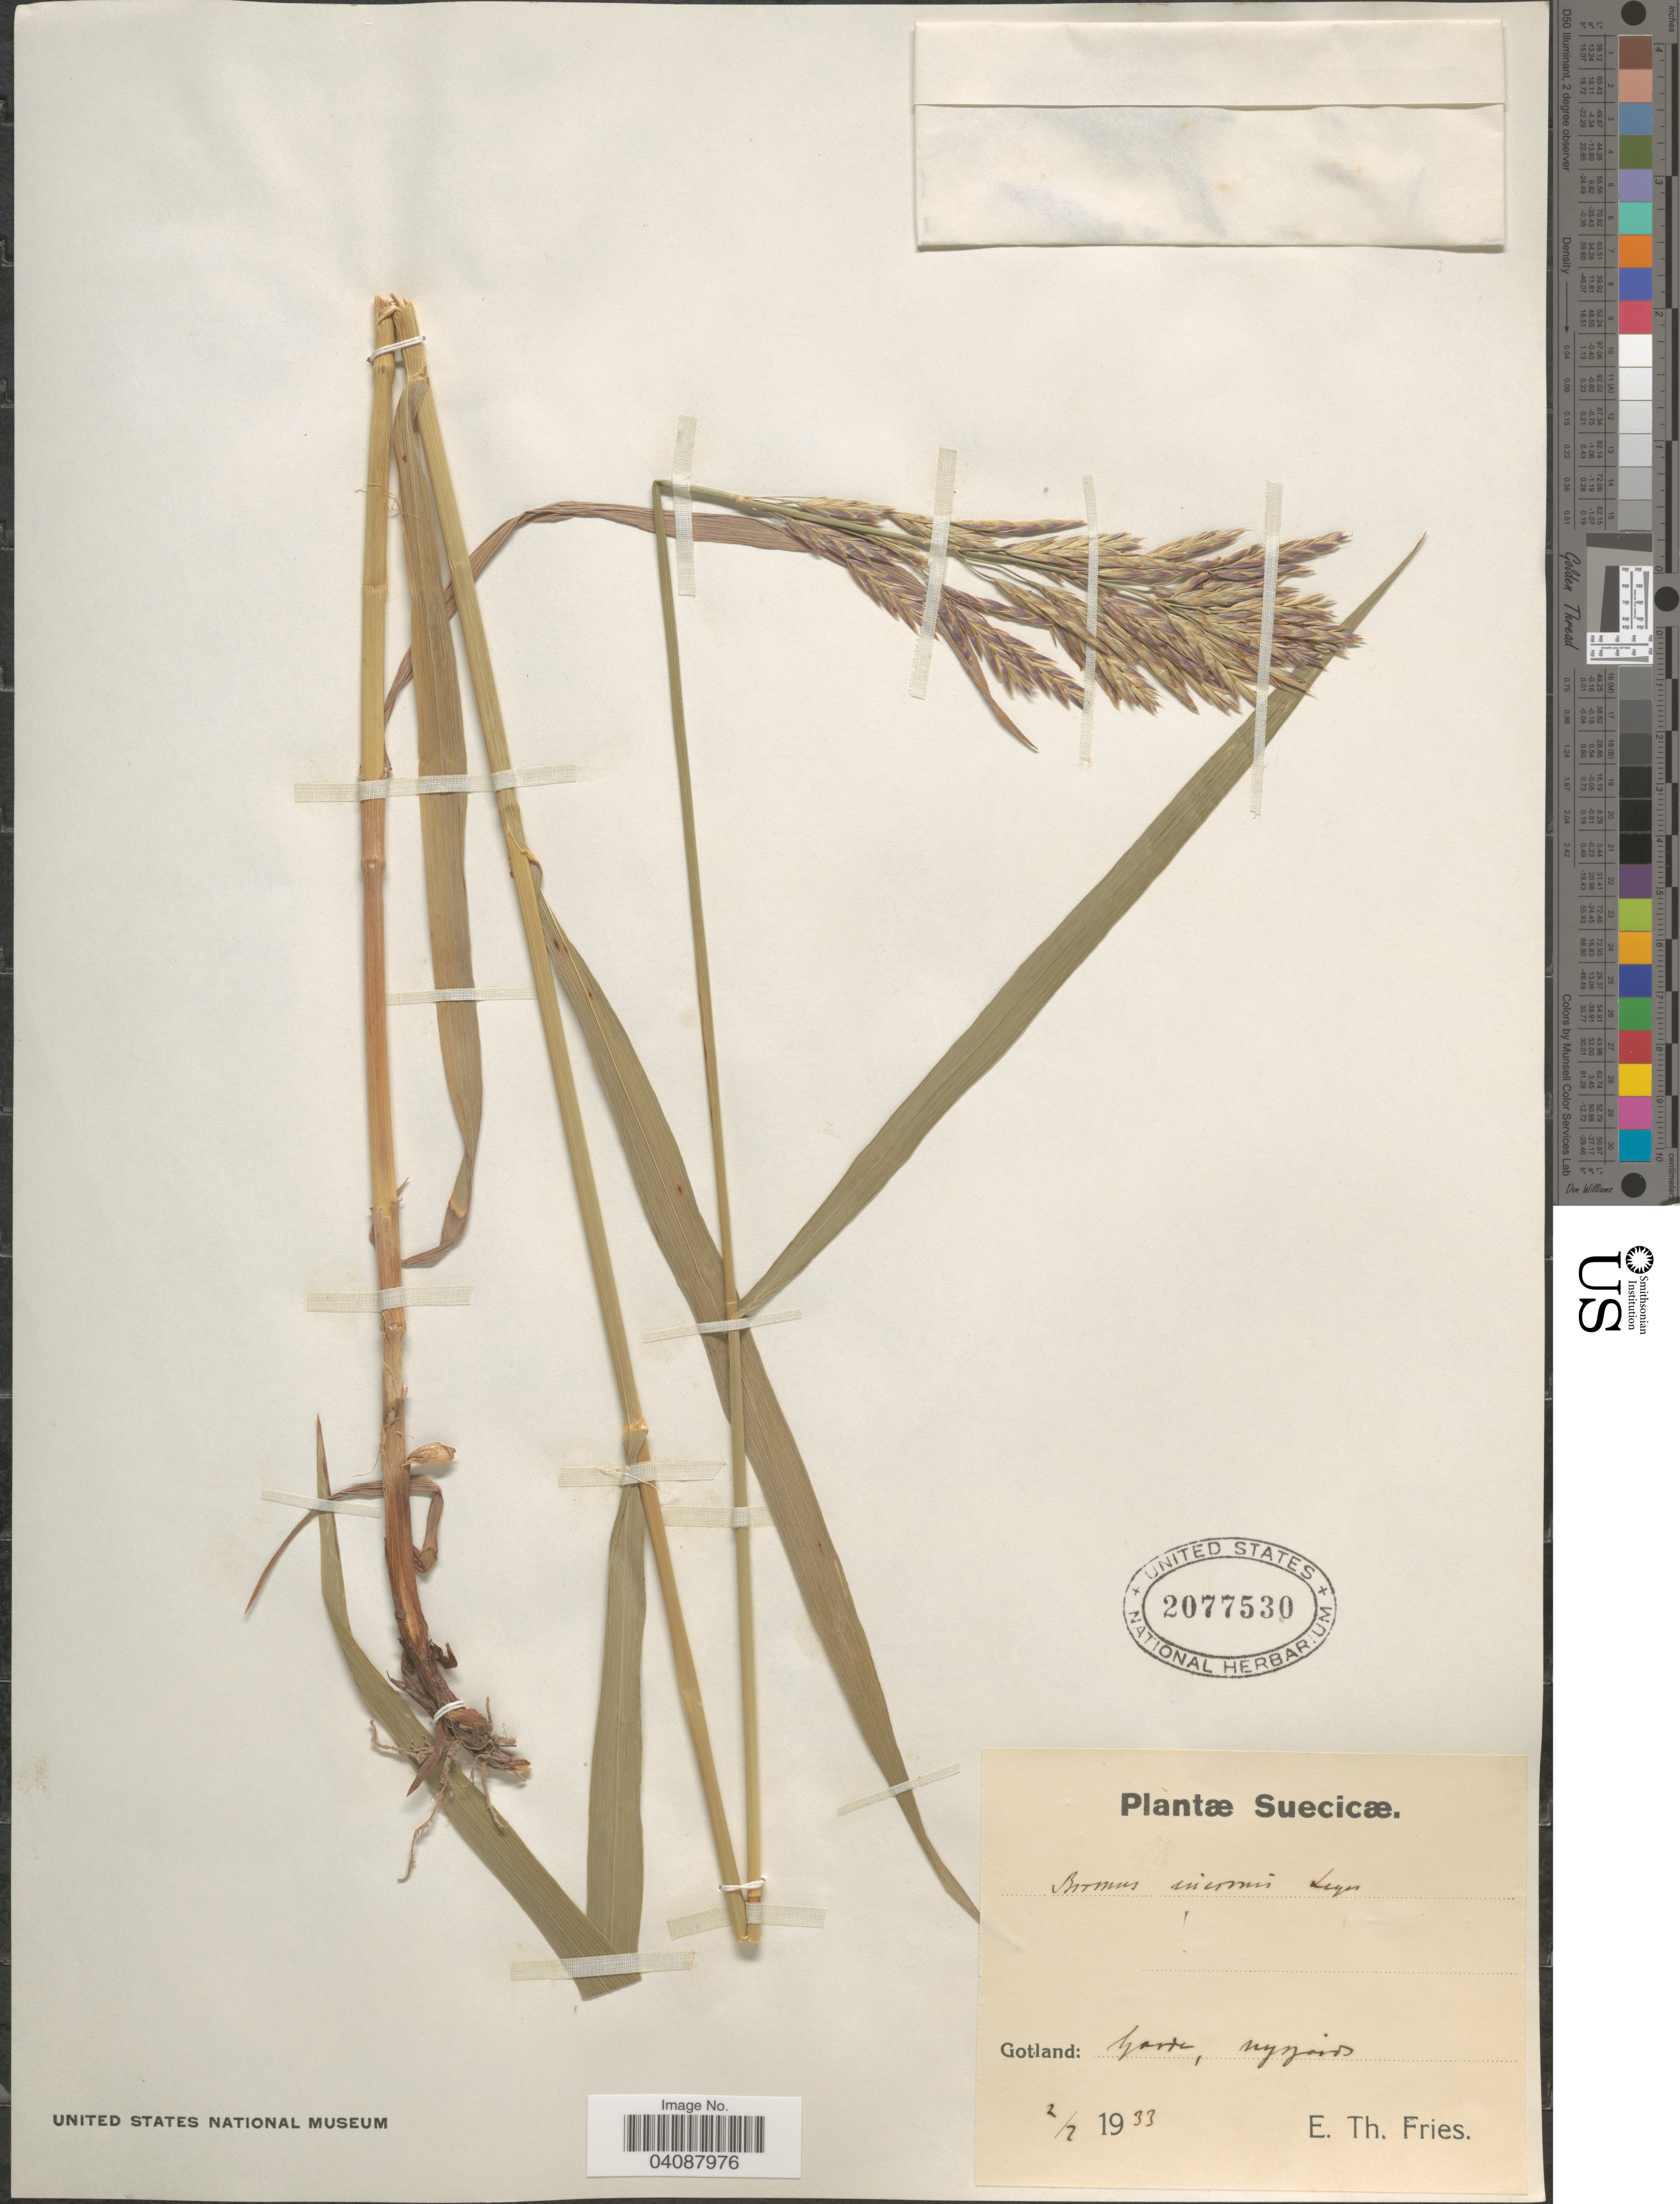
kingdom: Plantae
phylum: Tracheophyta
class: Liliopsida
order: Poales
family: Poaceae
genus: Bromus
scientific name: Bromus inermis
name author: Leyss.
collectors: E. Fries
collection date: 1933-02-02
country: Sweden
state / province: Gotland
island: Gotland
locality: Suecicæ. Gotland: Garde, nygoids.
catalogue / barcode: US 2077530